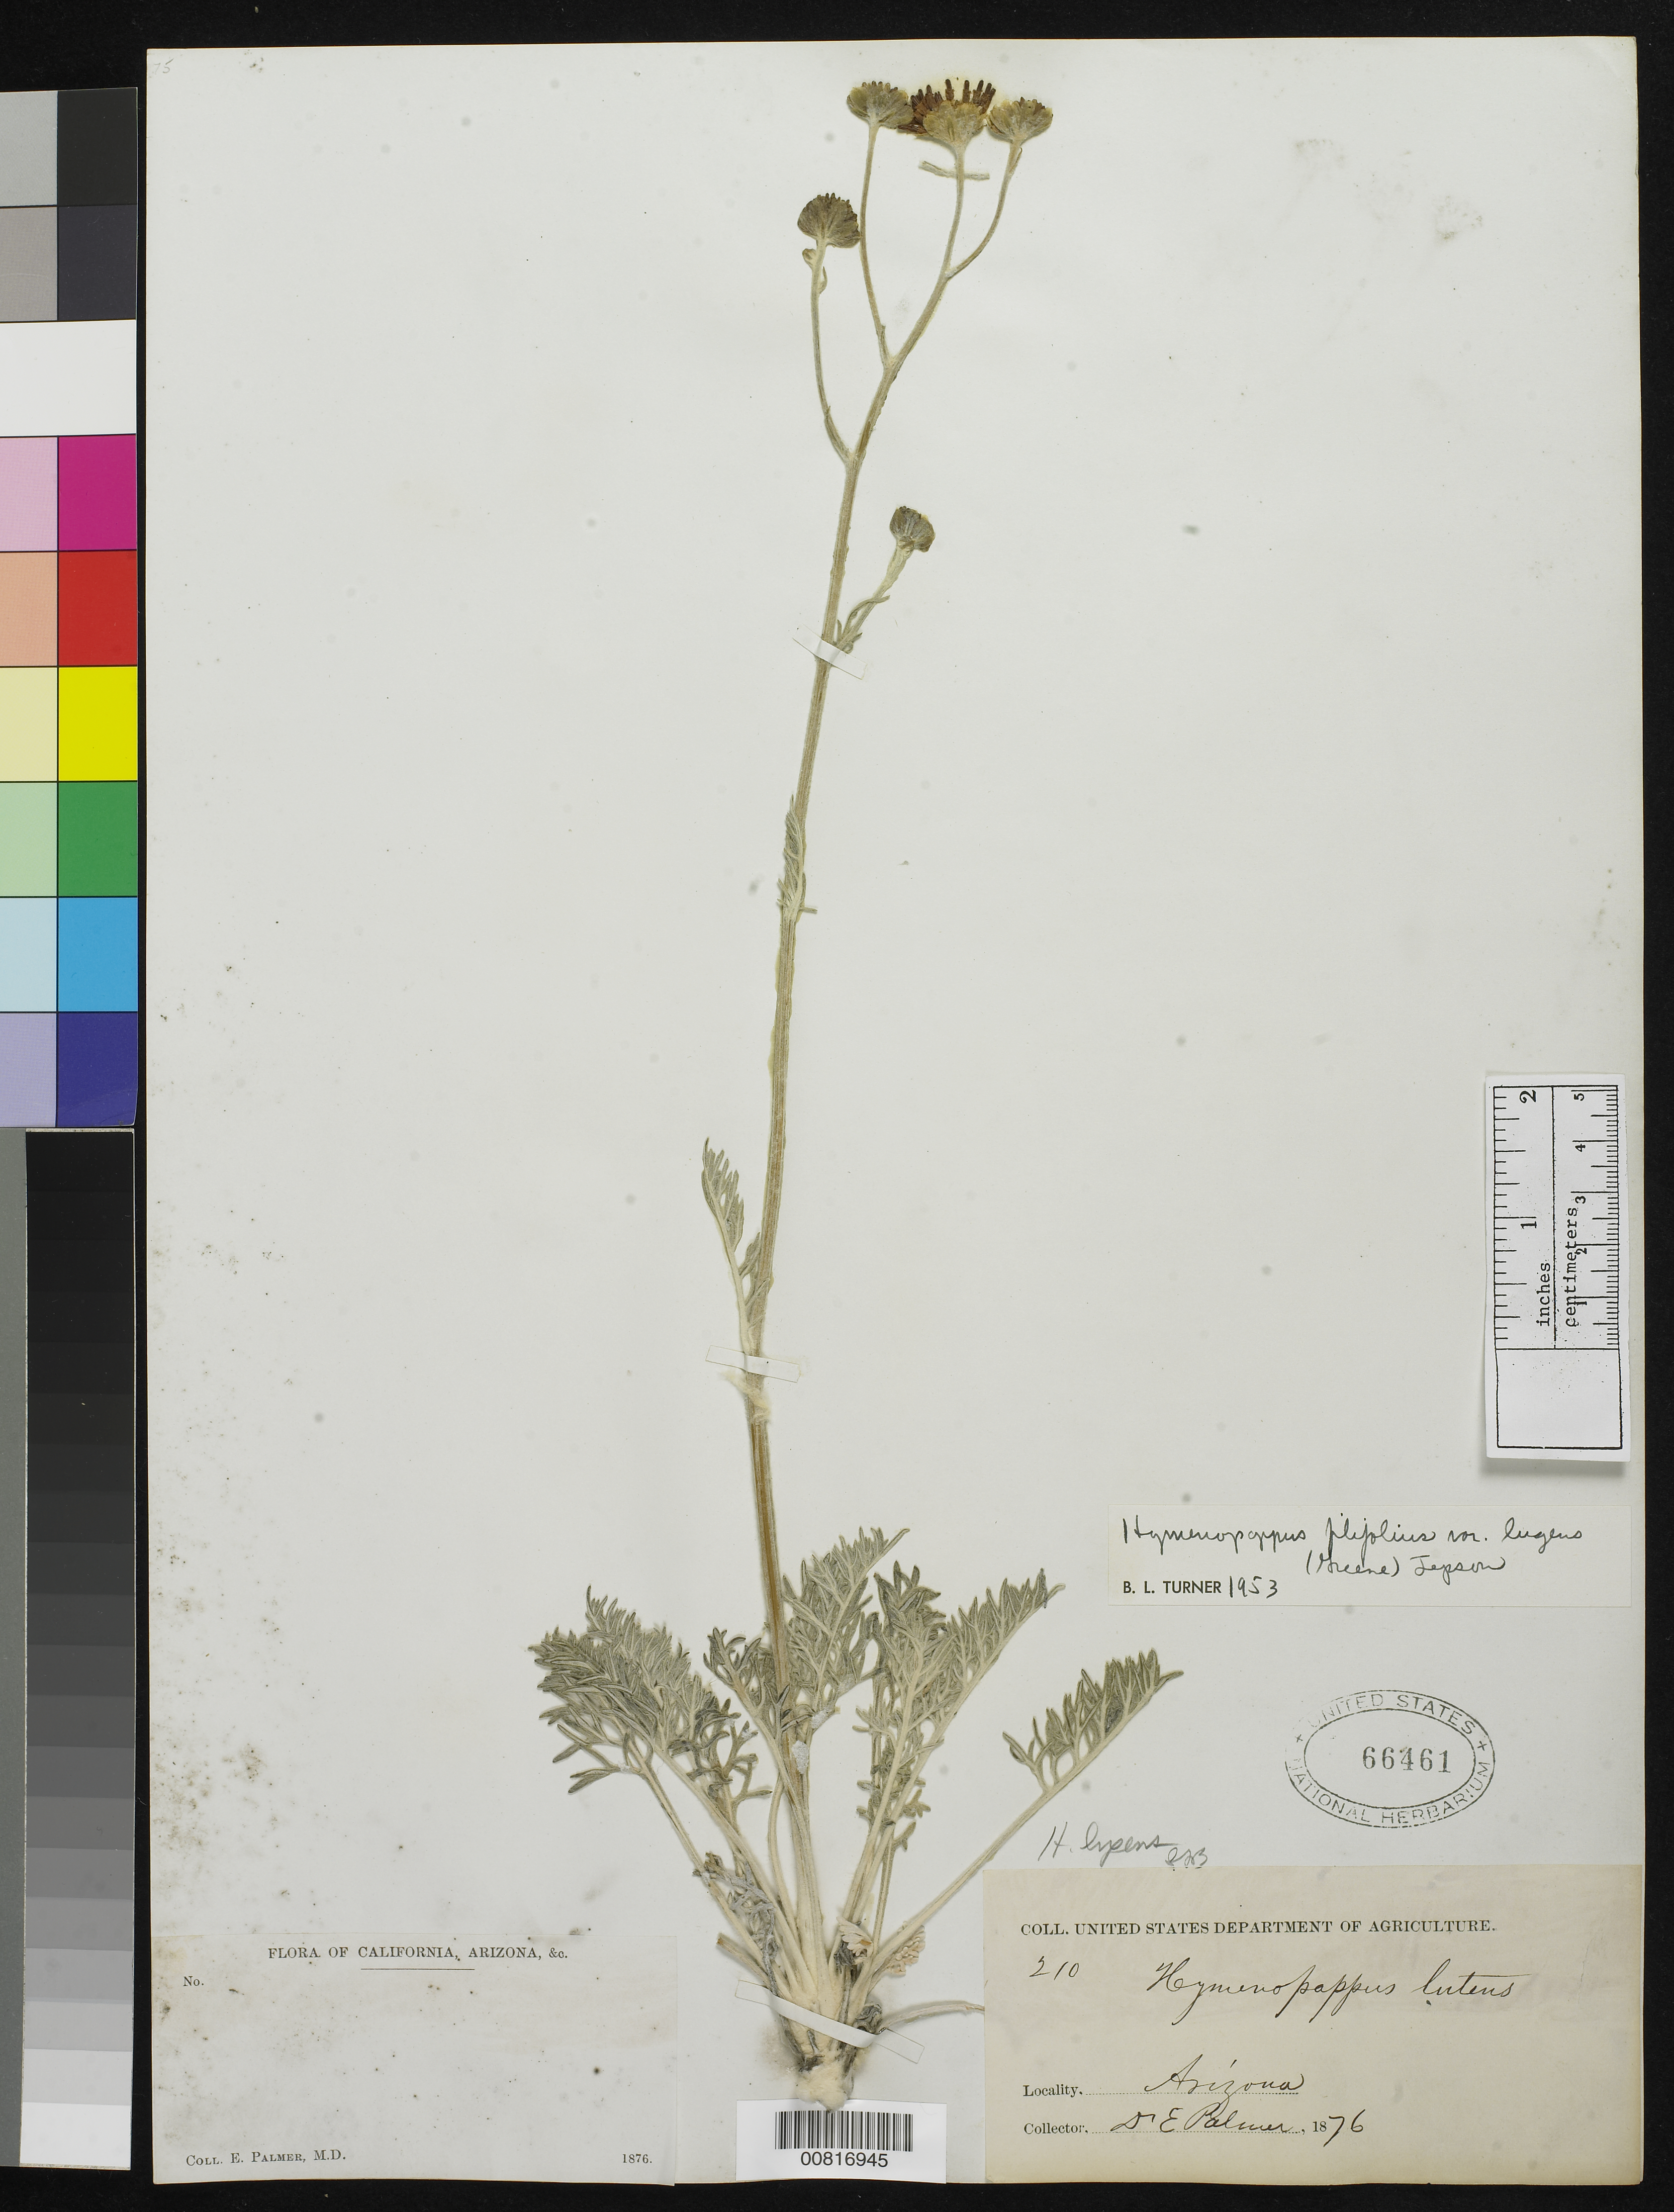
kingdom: Plantae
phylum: Tracheophyta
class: Magnoliopsida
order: Asterales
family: Asteraceae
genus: Hymenopappus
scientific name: Hymenopappus filifolius var. lugens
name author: (Greene) Jeps.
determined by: Turner, B. L.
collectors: E. Palmer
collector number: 210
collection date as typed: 1876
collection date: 1876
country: United States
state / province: Arizona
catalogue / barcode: US 66461